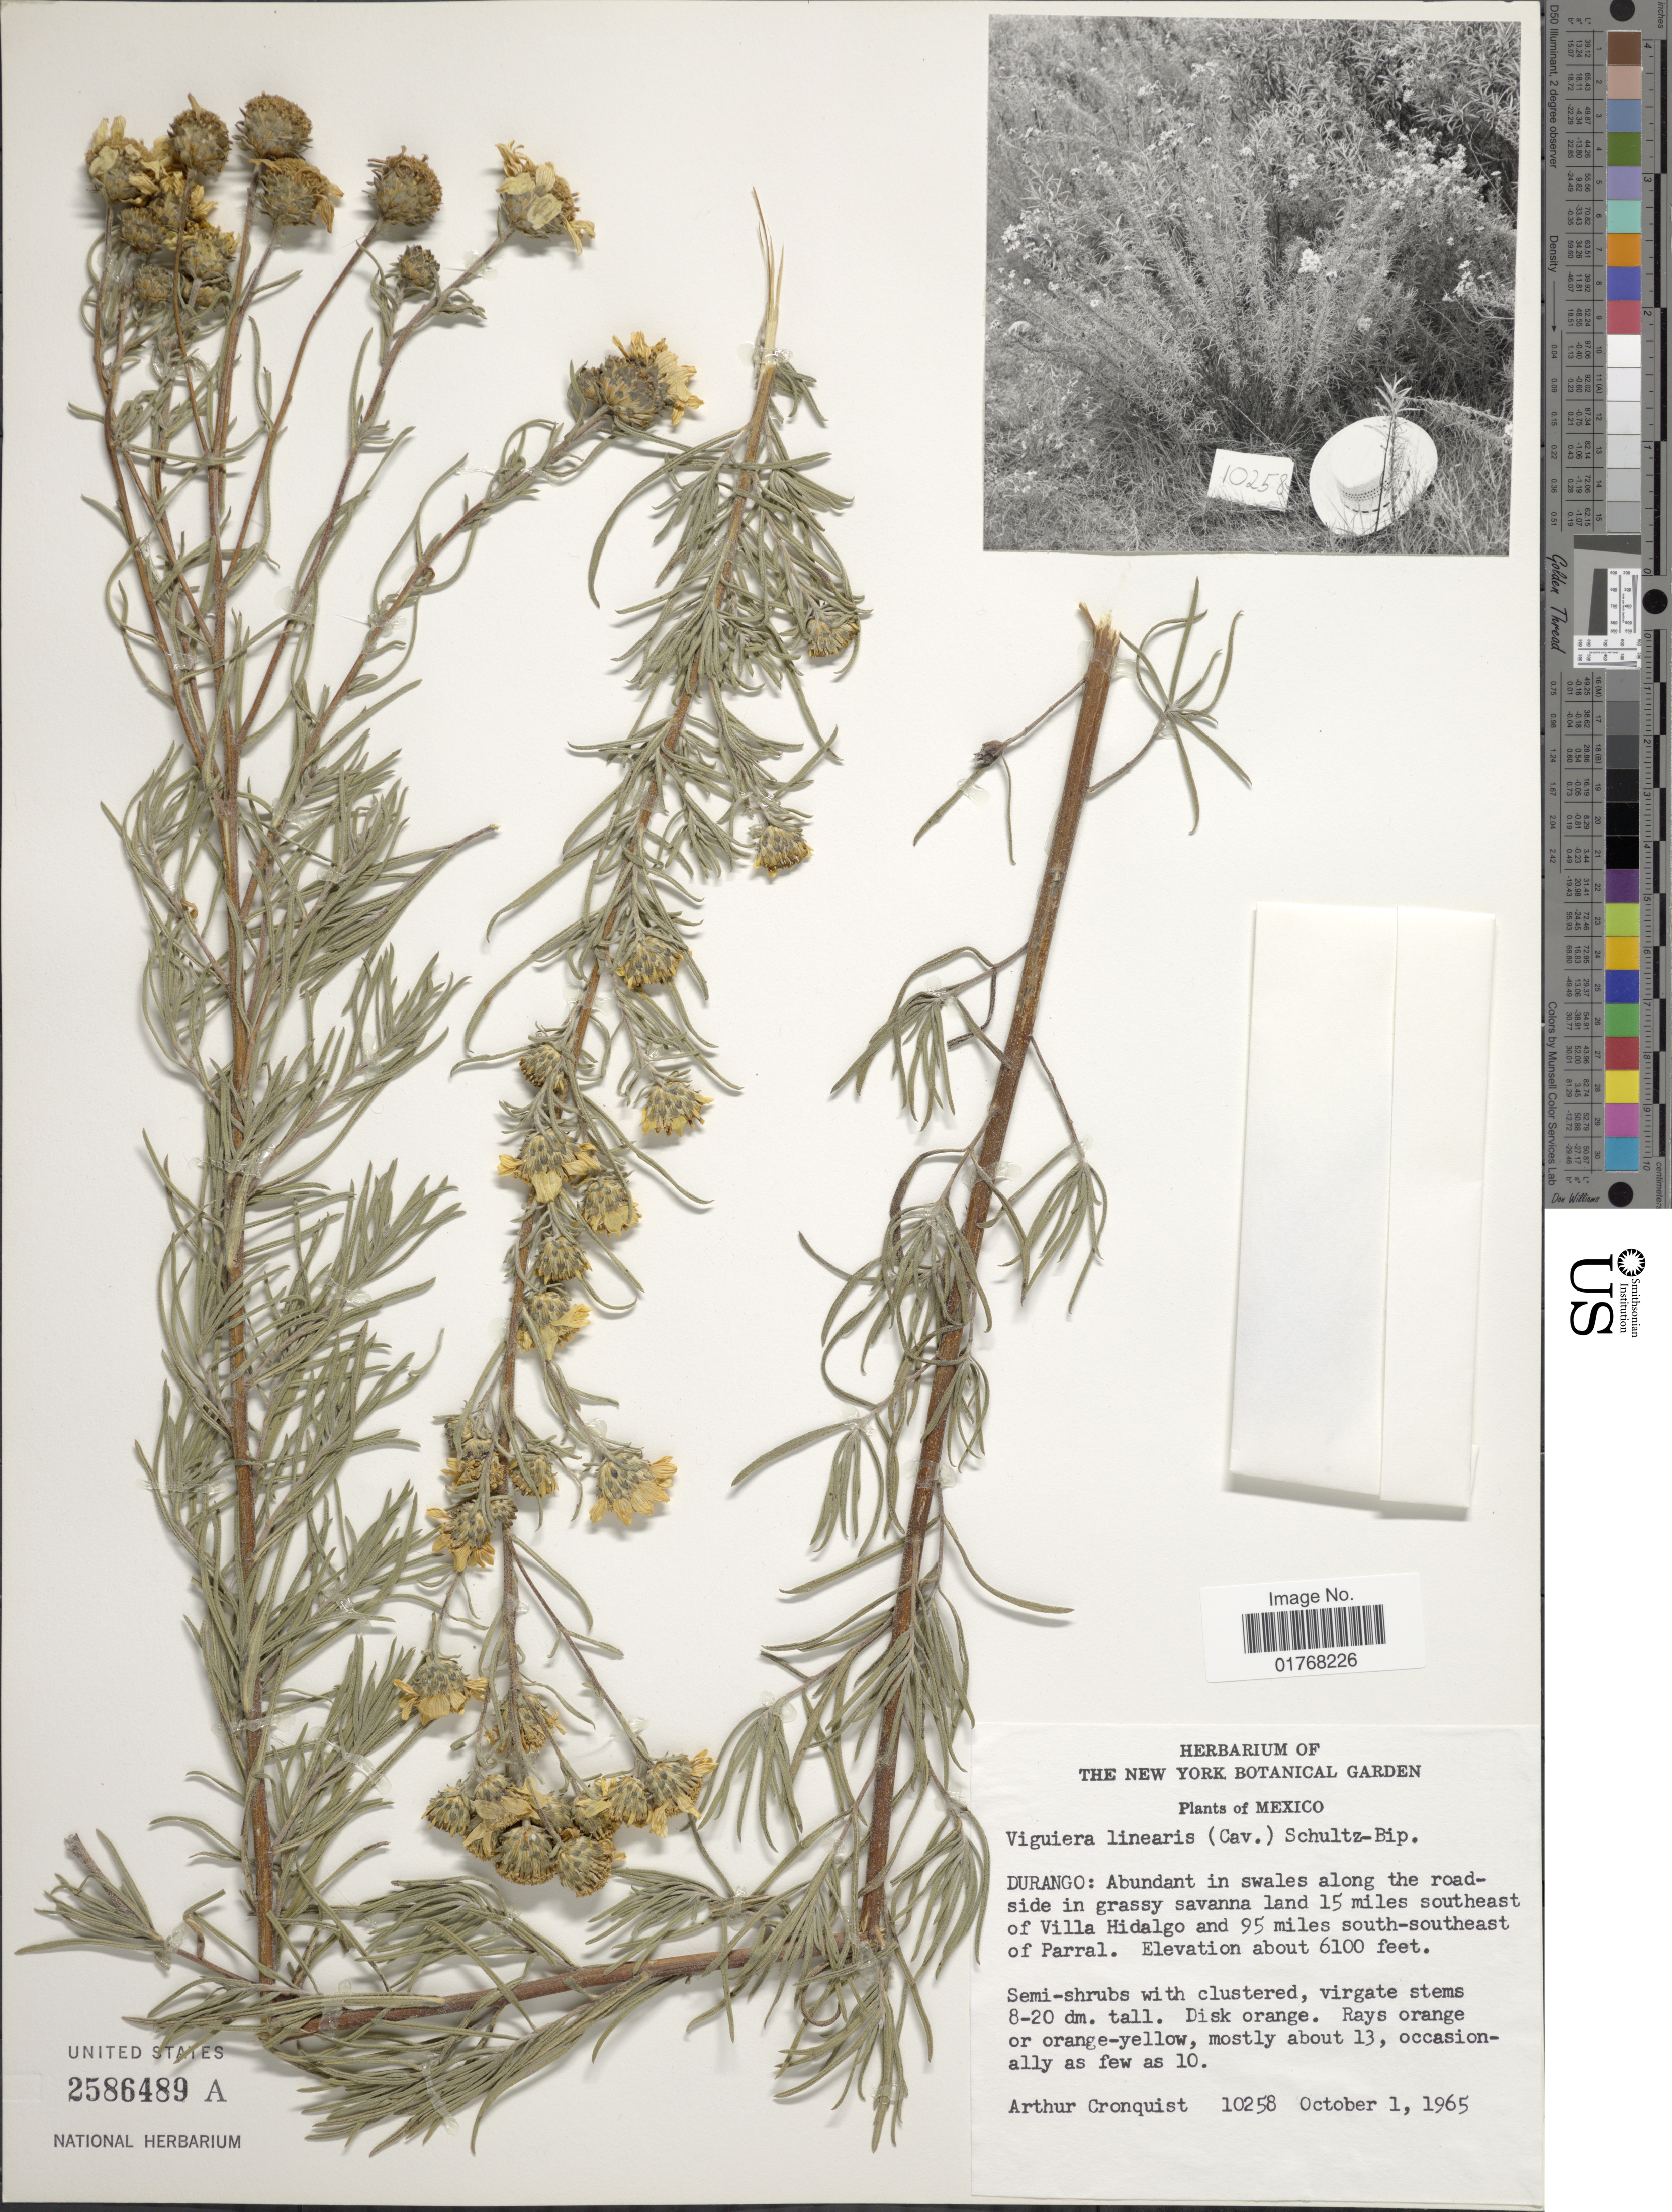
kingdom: Plantae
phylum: Tracheophyta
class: Magnoliopsida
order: Asterales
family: Asteraceae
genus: Viguiera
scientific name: Viguiera linearis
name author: (Cav.) Sch. Bip. & Hemsl.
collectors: A. J. Cronquist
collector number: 10258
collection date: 1965-10-01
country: Mexico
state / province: Durango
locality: Abundant in swales along the roadside in grassy savanna land 15 miles southeast of Villa Hodalgo and 95 miles south-southeast of Parral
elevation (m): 1859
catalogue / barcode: US 2586489A